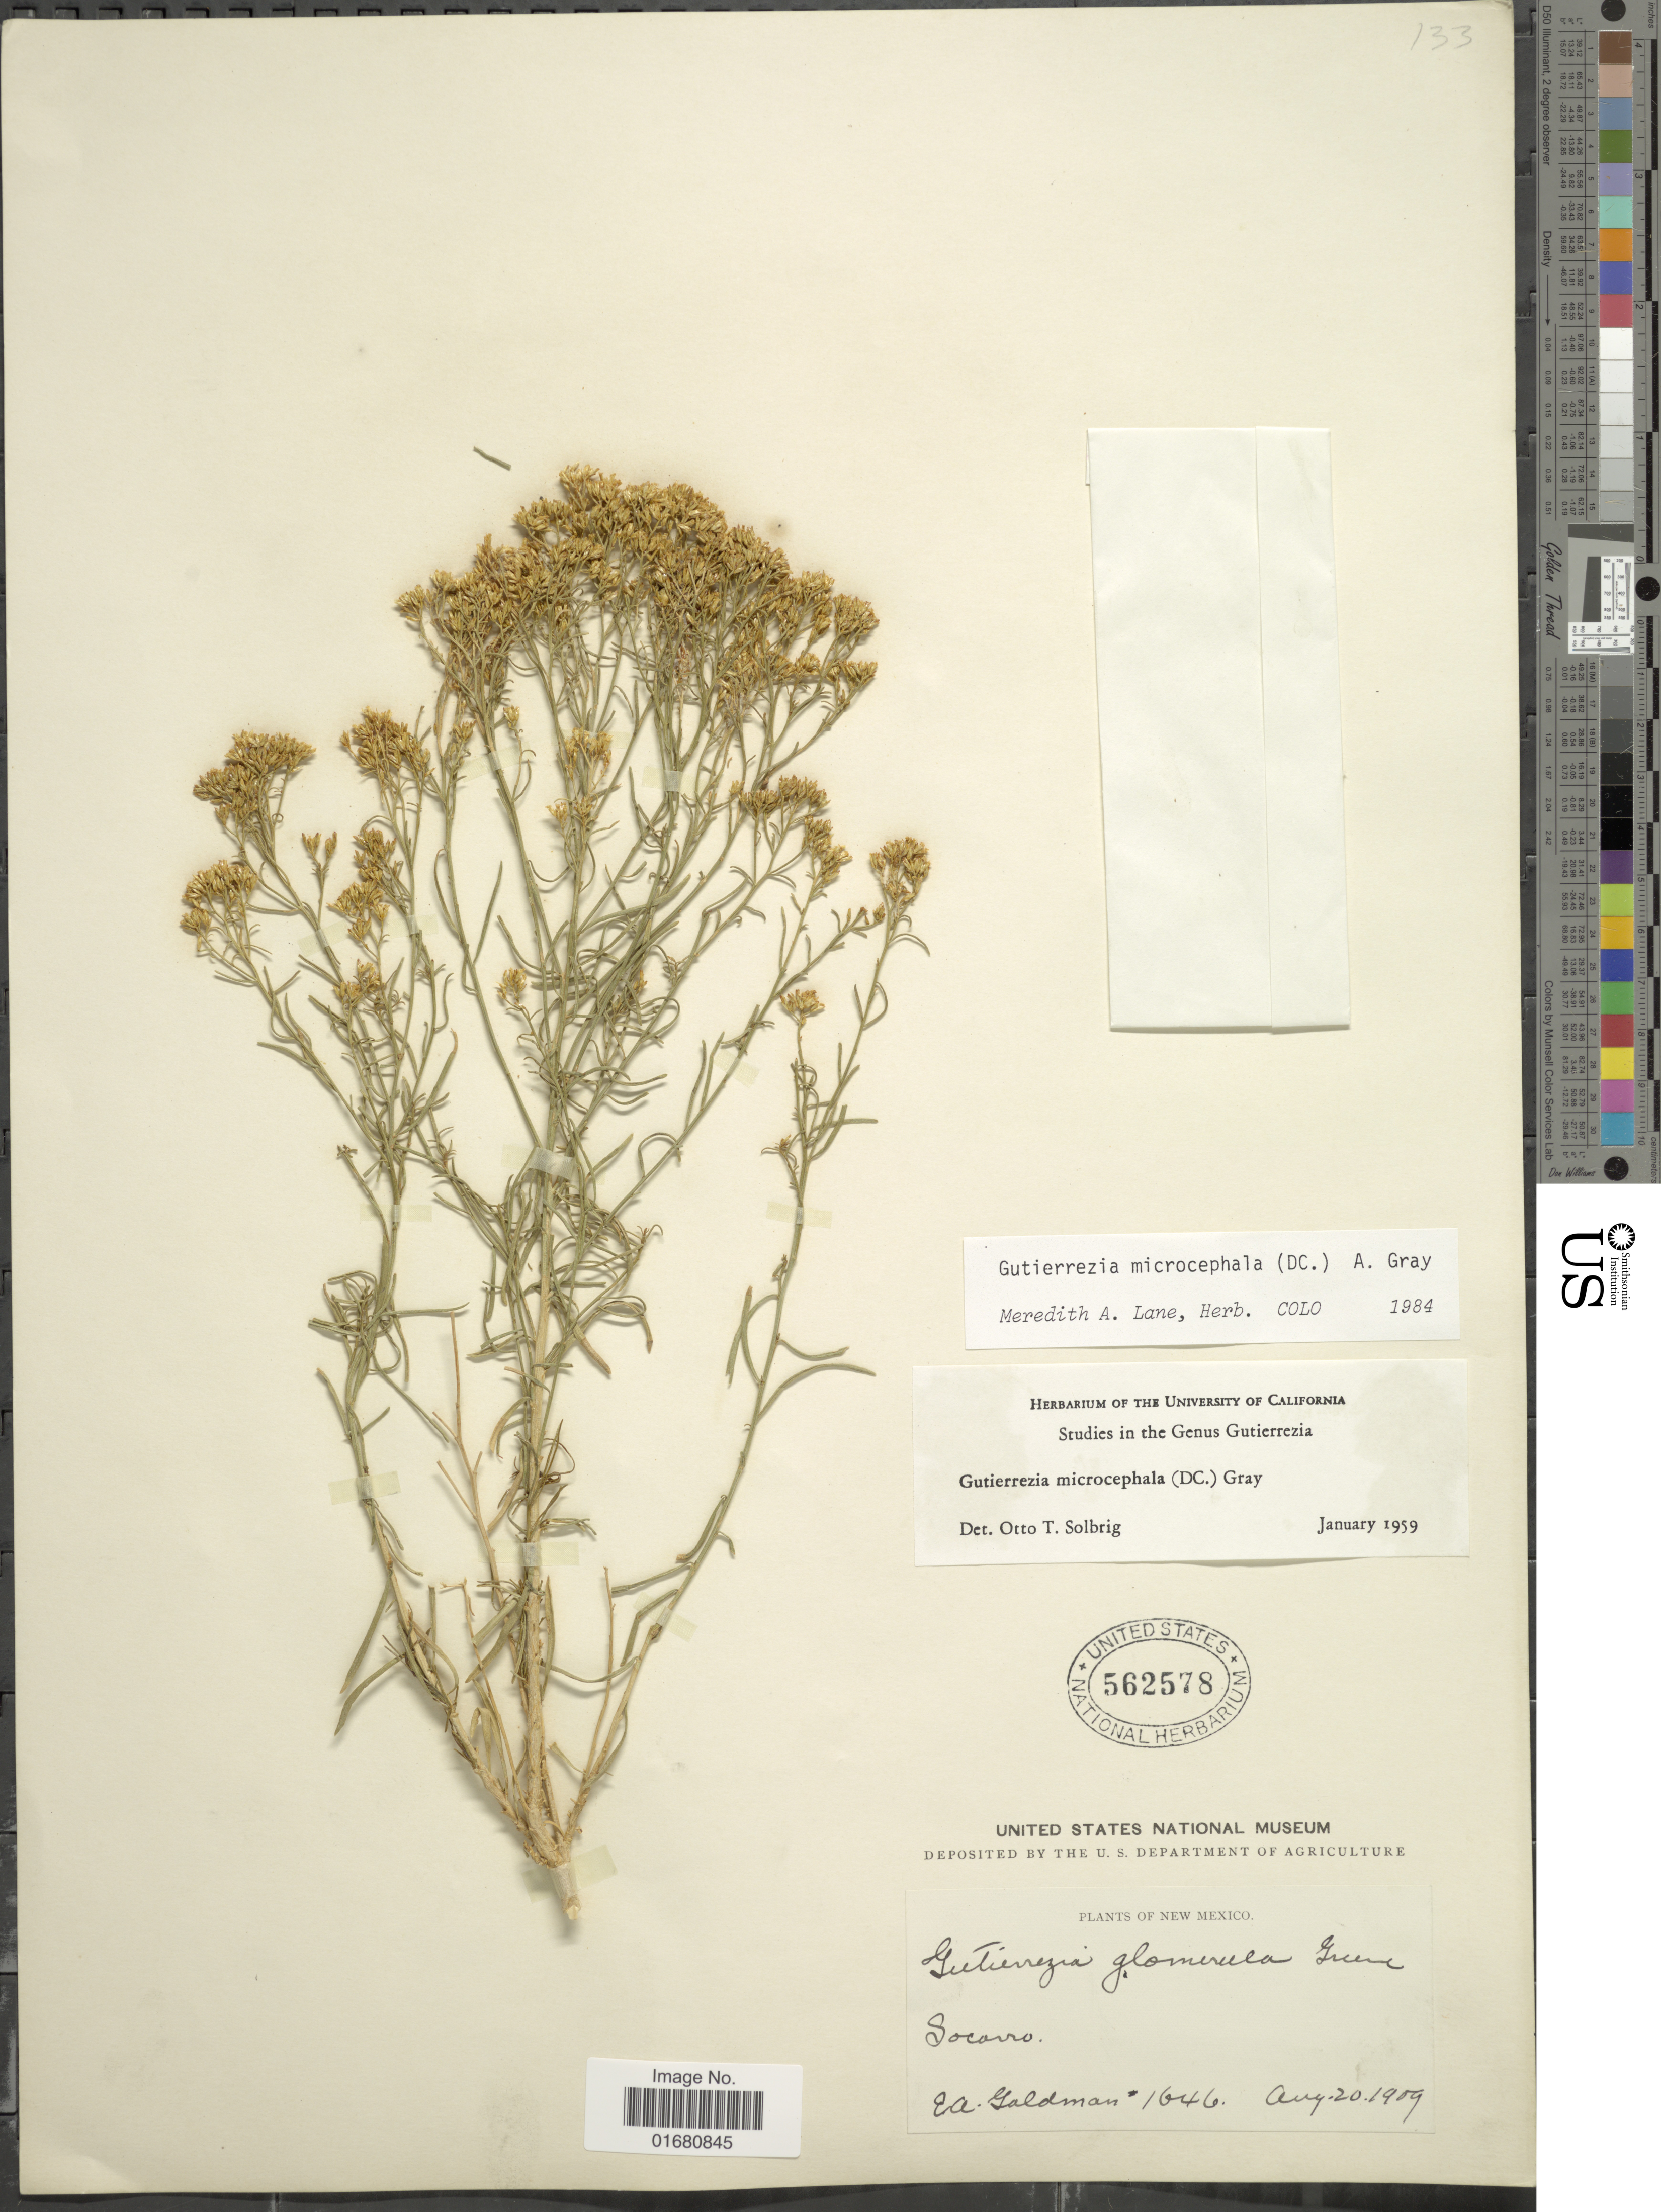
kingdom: Plantae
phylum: Tracheophyta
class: Magnoliopsida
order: Asterales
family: Asteraceae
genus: Gutierrezia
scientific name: Gutierrezia microcephala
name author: (DC.) A. Gray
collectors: E. A. Goldman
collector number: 1646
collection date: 1909-08-20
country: United States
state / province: New Mexico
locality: Socarro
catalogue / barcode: US 562578